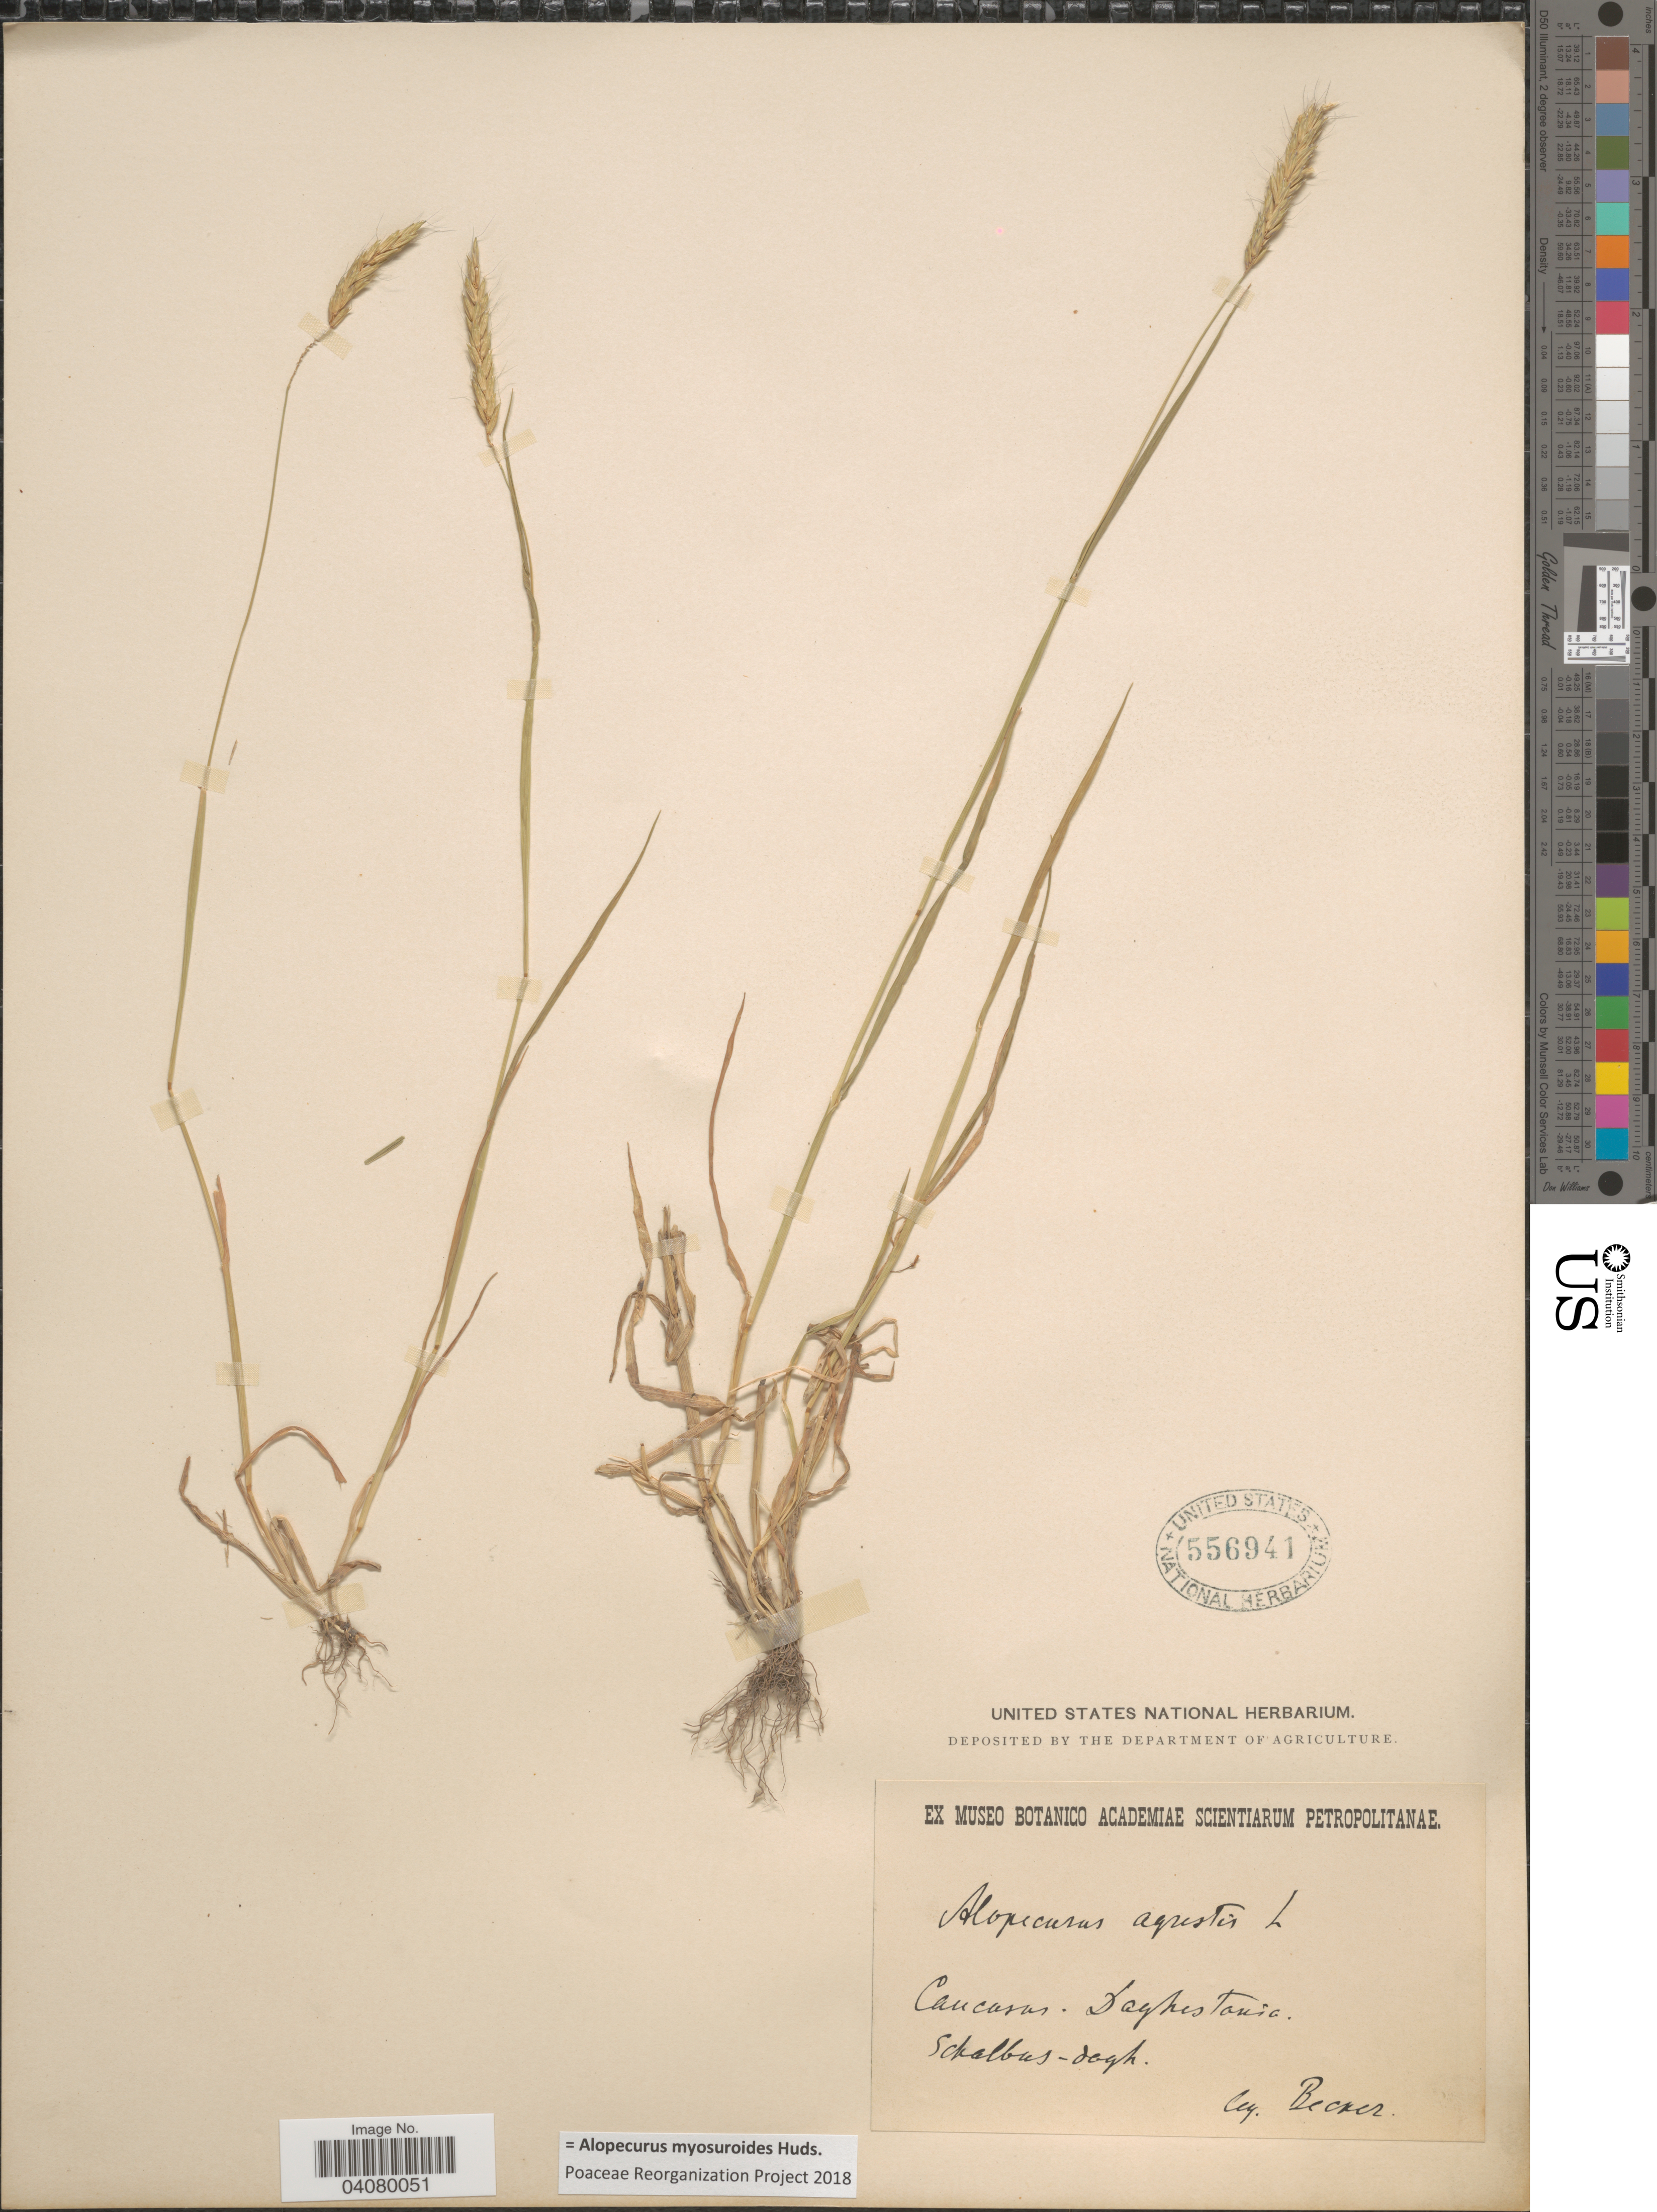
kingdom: Plantae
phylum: Tracheophyta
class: Liliopsida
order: Poales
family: Poaceae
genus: Alopecurus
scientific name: Alopecurus myosuroides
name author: Huds.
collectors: -. Becker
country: Russian Federation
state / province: Dagestan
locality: Caucasas. Daghestania. Schalbus-dagh.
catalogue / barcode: US 556941